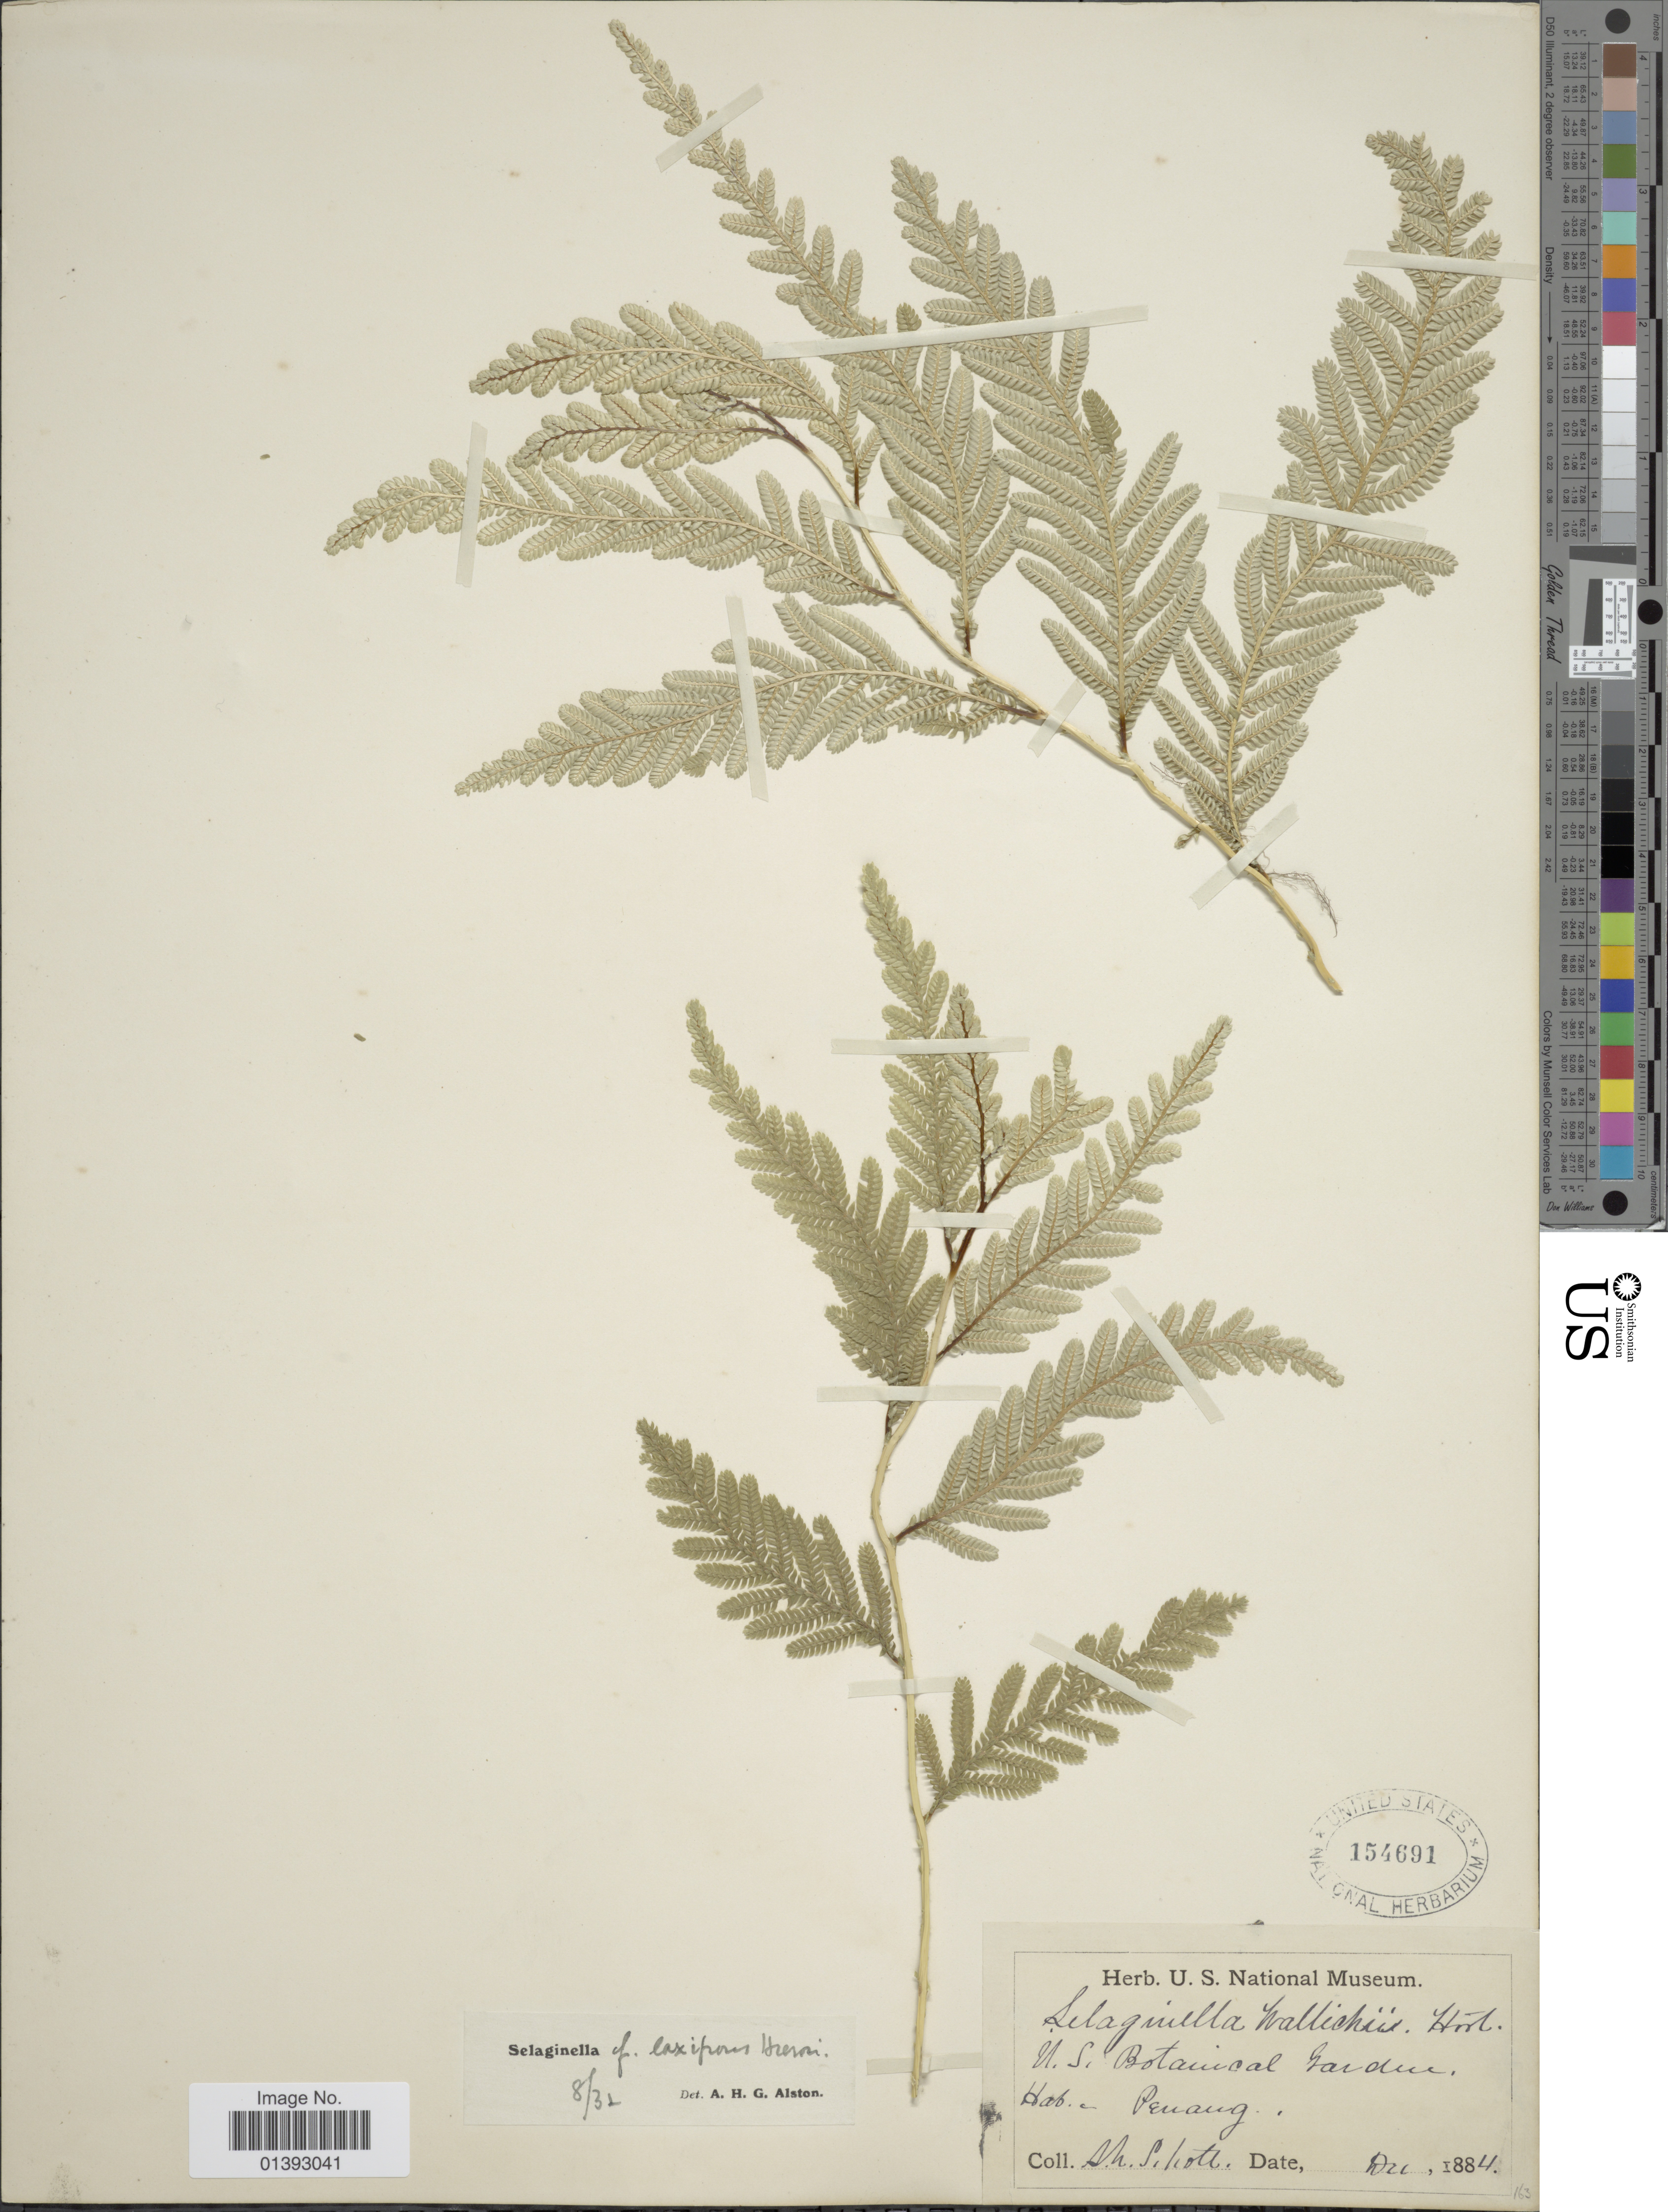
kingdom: Plantae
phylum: Tracheophyta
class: Lycopodiopsida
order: Selaginellales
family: Selaginellaceae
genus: Selaginella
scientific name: Selaginella laxifrons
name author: (Warb.) Hieron.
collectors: H. Schott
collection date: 1884-12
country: United States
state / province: District of Columbia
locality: U.S. Botanical Garden, Penang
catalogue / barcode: US 154691